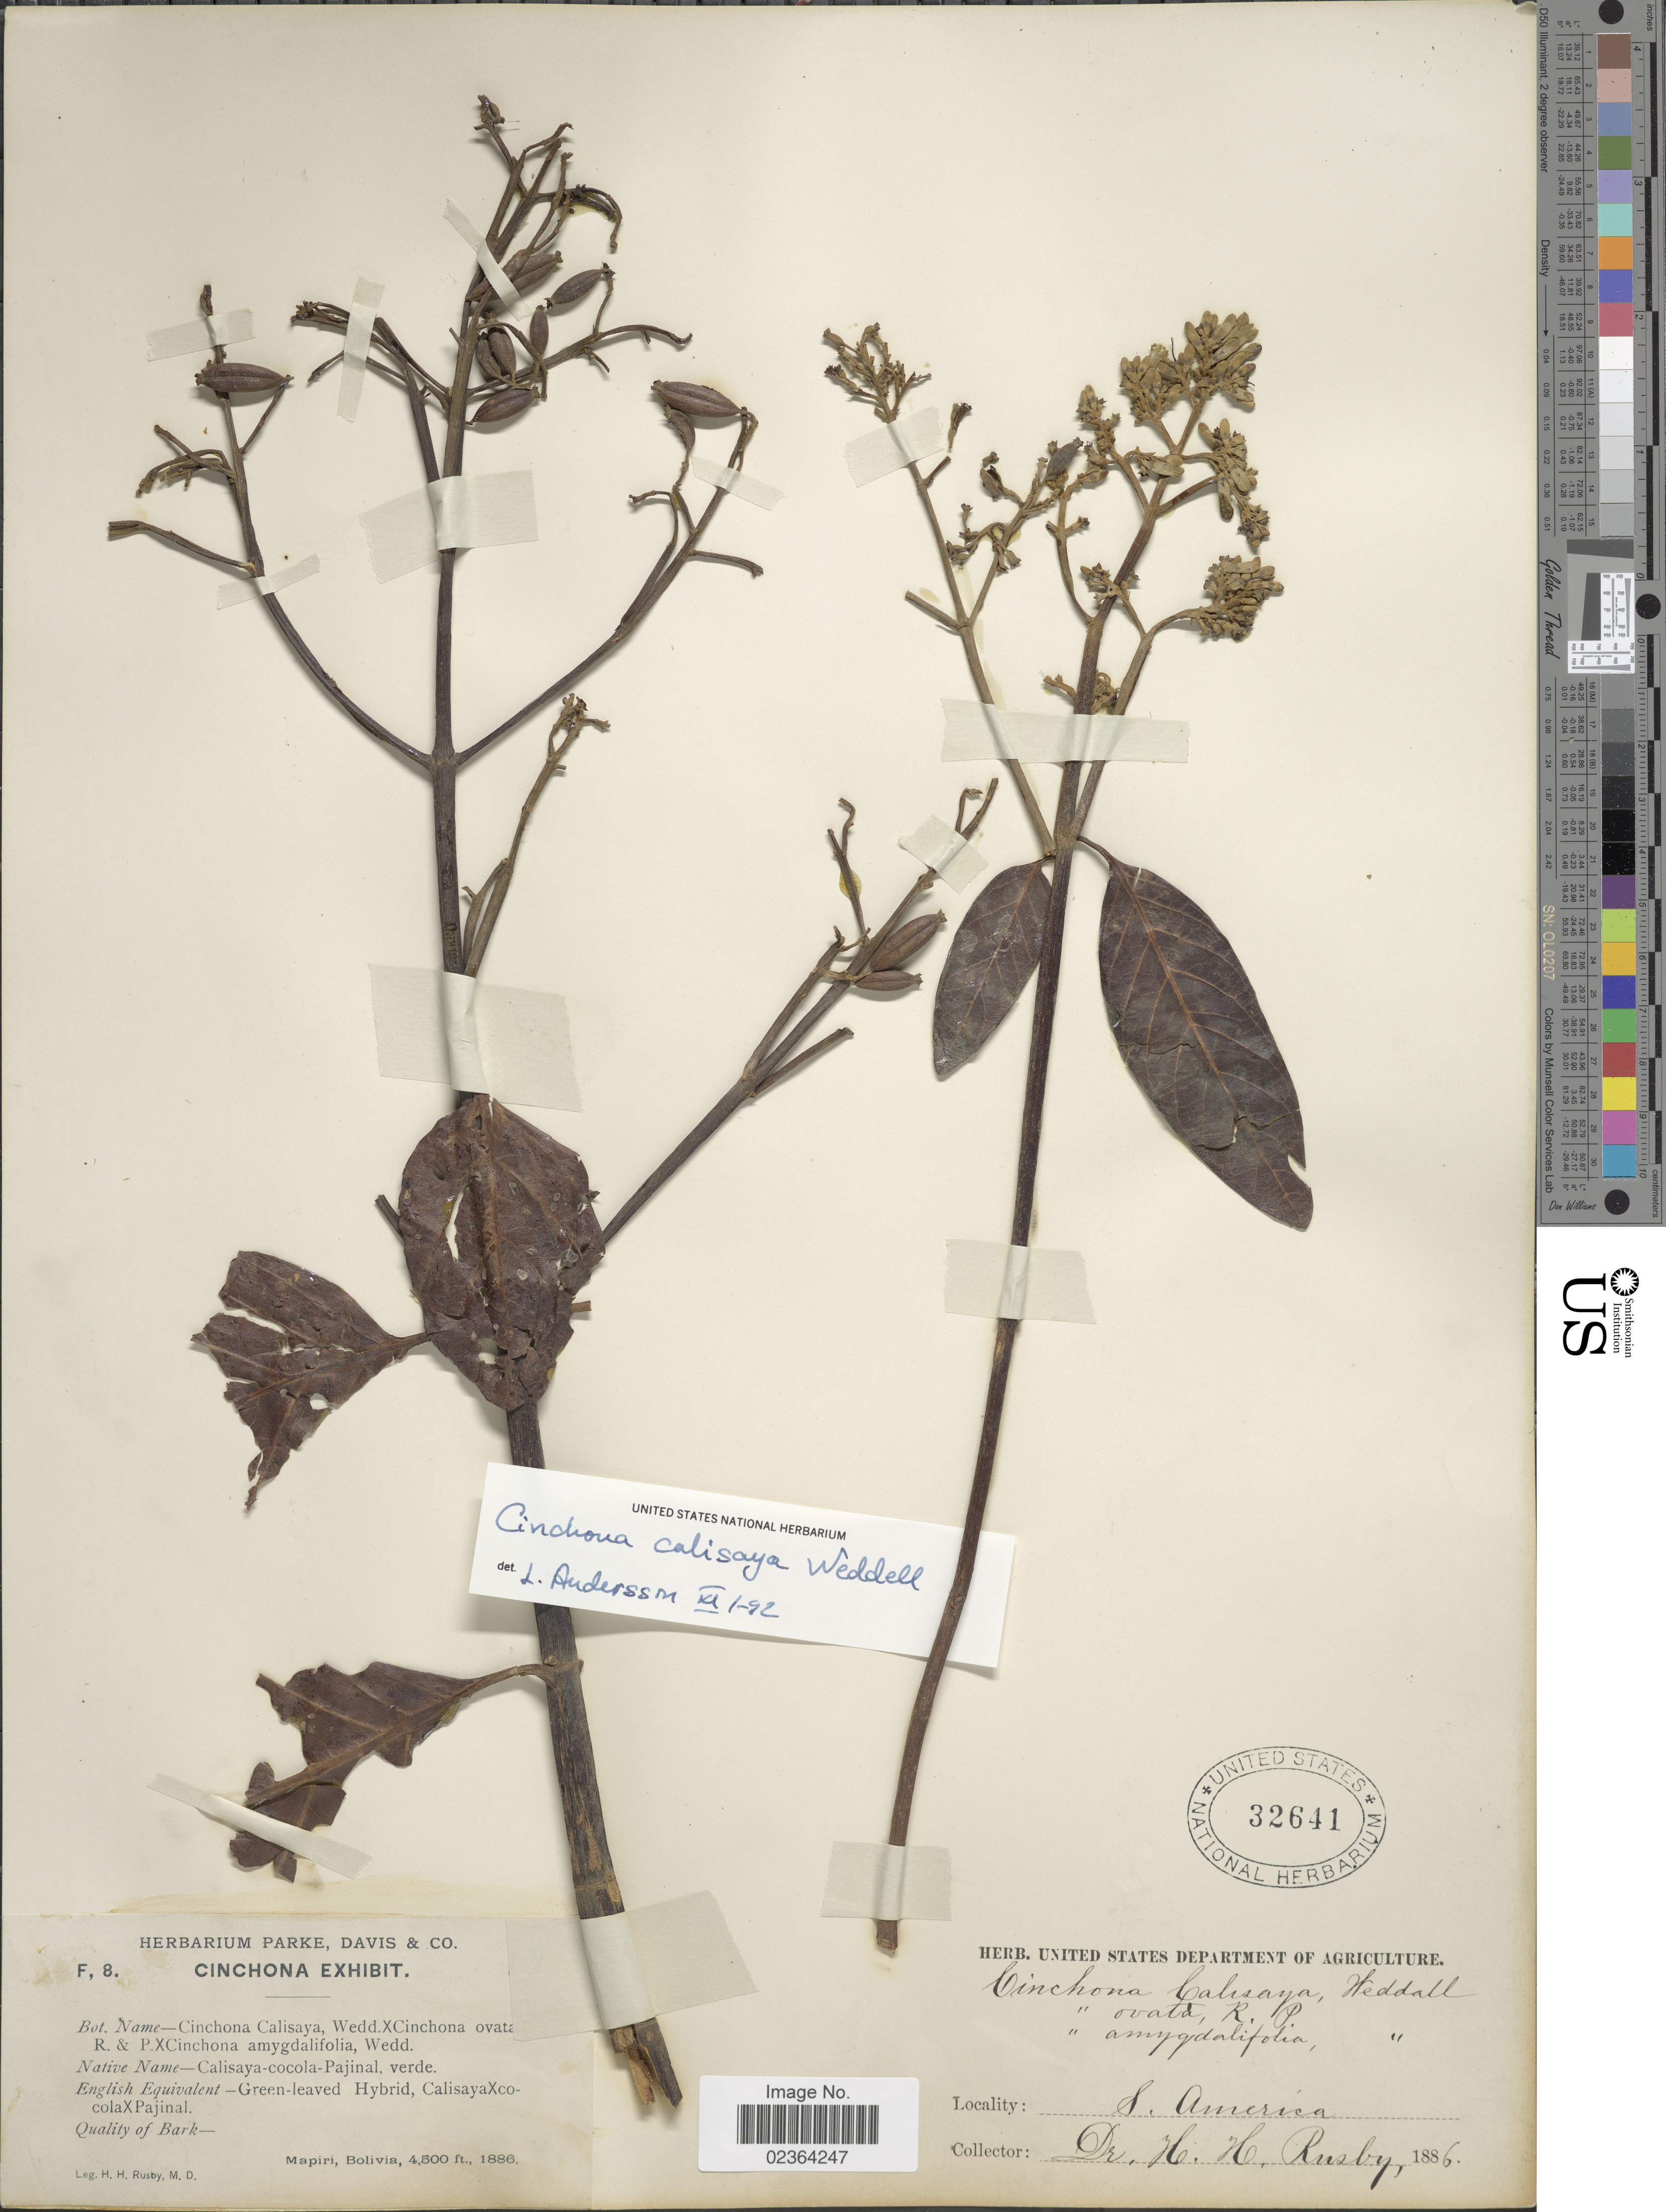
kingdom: Plantae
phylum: Tracheophyta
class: Magnoliopsida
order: Gentianales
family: Rubiaceae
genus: Cinchona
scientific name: Cinchona calisaya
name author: Wedd.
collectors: H. H. Rusby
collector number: F, 8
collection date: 1886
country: Bolivia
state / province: La Páz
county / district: Larecaja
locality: Mapiri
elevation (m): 1372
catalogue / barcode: US 32641